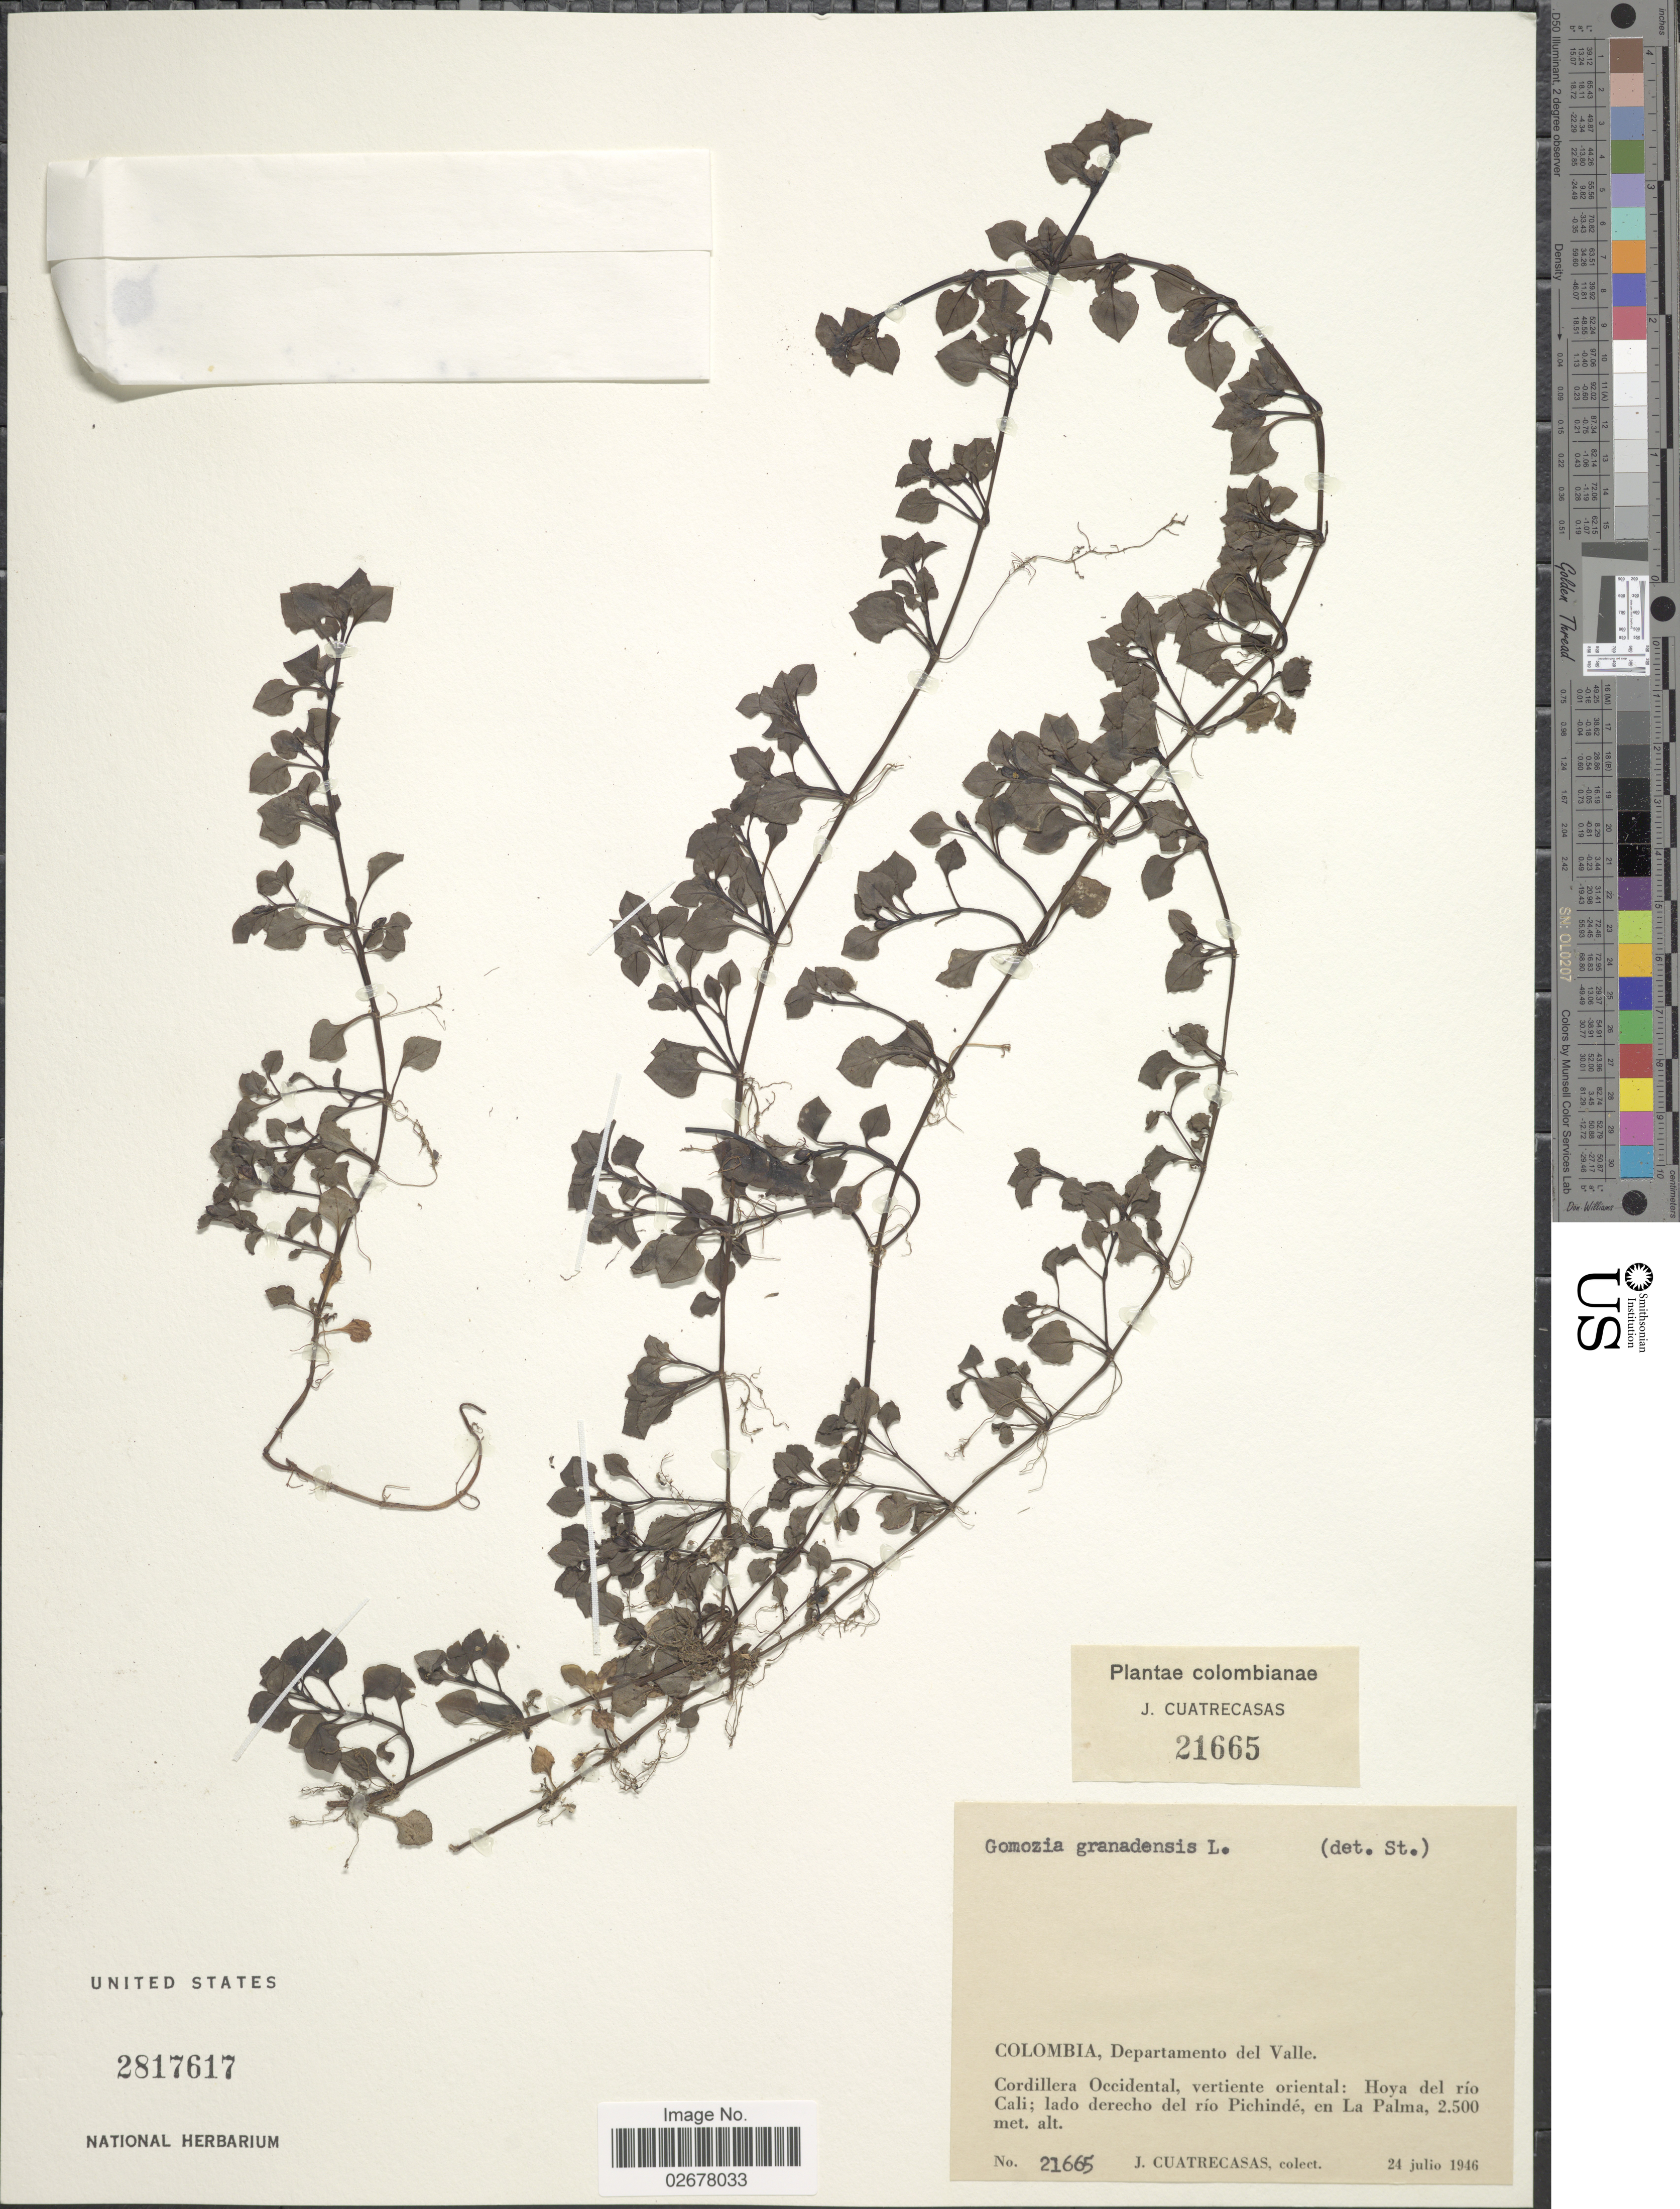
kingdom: Plantae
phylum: Tracheophyta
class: Magnoliopsida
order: Gentianales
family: Rubiaceae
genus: Nertera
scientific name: Nertera depressa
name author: Banks & Sol. ex Gaertn.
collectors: J. Cuatrecasas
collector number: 21665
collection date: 1946-07-24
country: Colombia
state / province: Valle del Cauca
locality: Departamento del Valle, Cordillera Occidental, vertiente oriental: Hoya del río Cali; lado derecho del río Pichindé, en La Palma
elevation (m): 2500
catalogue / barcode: US 2817617